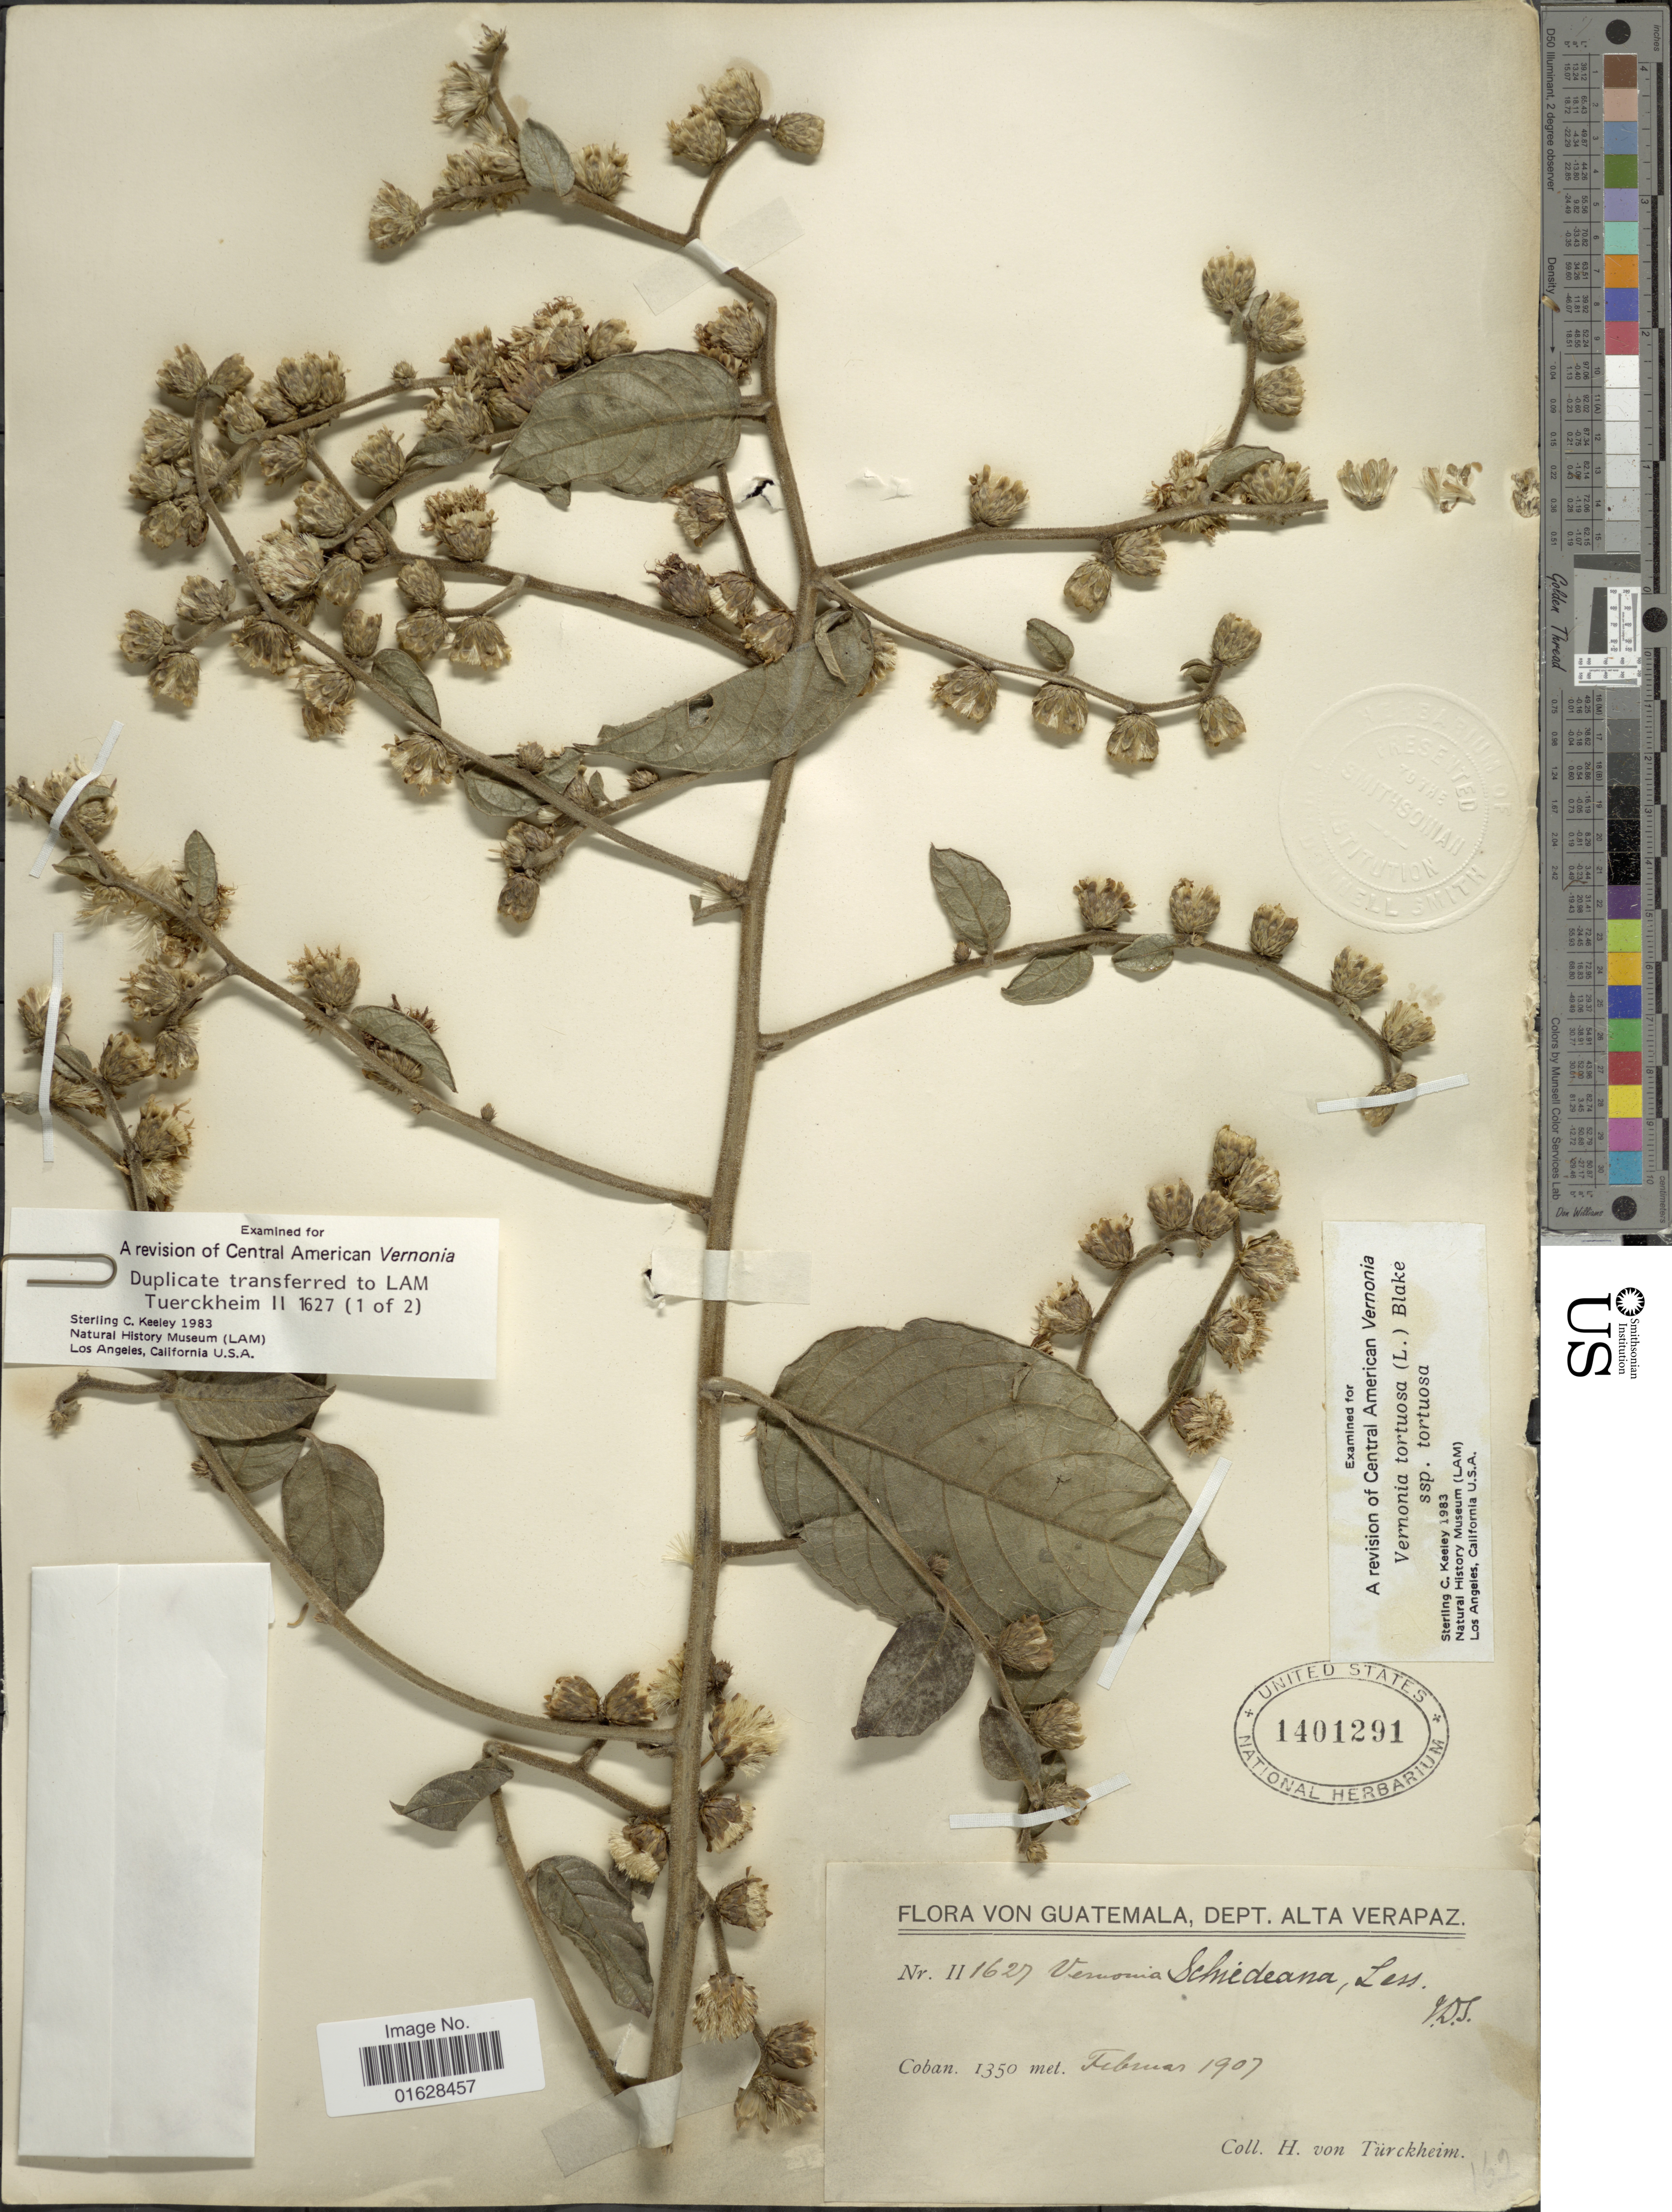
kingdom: Plantae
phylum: Tracheophyta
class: Magnoliopsida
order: Asterales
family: Asteraceae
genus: Lepidaploa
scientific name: Lepidaploa tortuosa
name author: (L.) H. Rob.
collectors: H. von Türckheim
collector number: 2/1627*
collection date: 1907-02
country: Guatemala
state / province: Alta Verapaz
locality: Dept. Alta Verapaz, Coban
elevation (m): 1350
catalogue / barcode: US 1401291